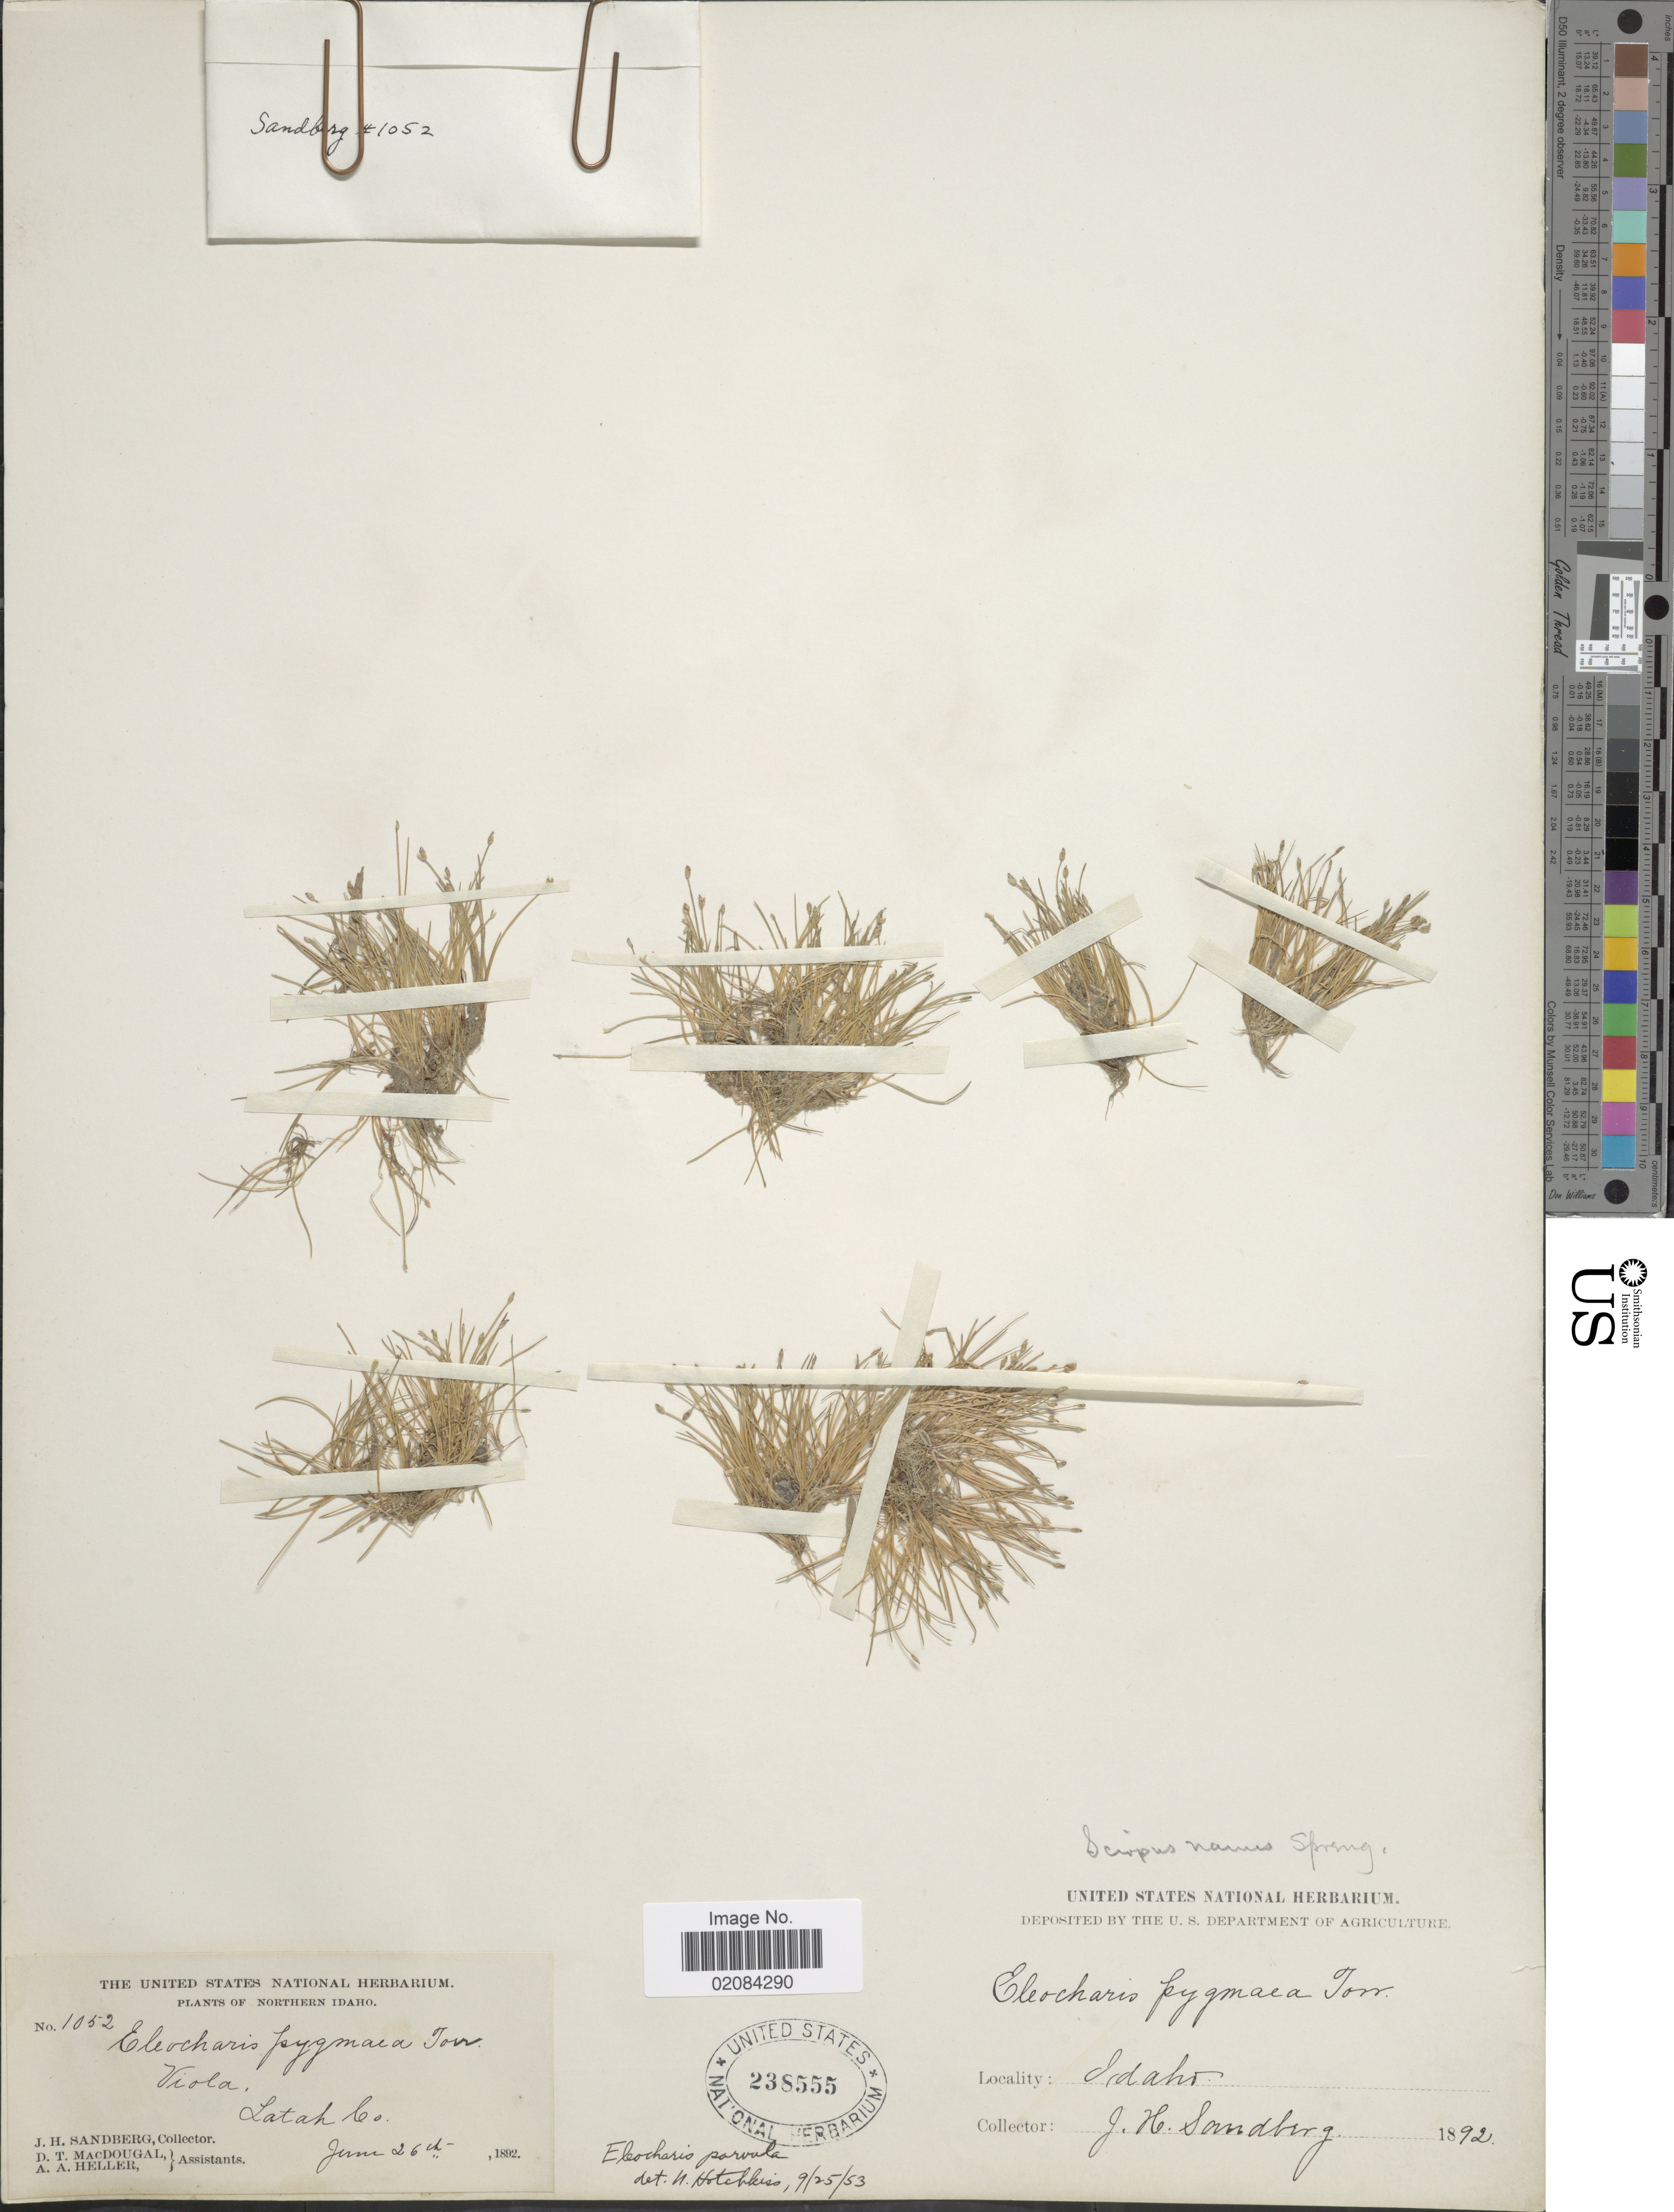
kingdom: Plantae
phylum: Tracheophyta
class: Liliopsida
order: Poales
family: Cyperaceae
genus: Eleocharis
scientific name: Eleocharis parvula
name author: (Roem. & Schult.) Link ex Williams et al.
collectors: J. H. Sandberg, D. T. MacDougal & A. A. Heller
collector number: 1052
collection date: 1892-06-25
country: United States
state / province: Idaho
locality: Idaho. Viola, Latah Co.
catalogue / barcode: US 238555